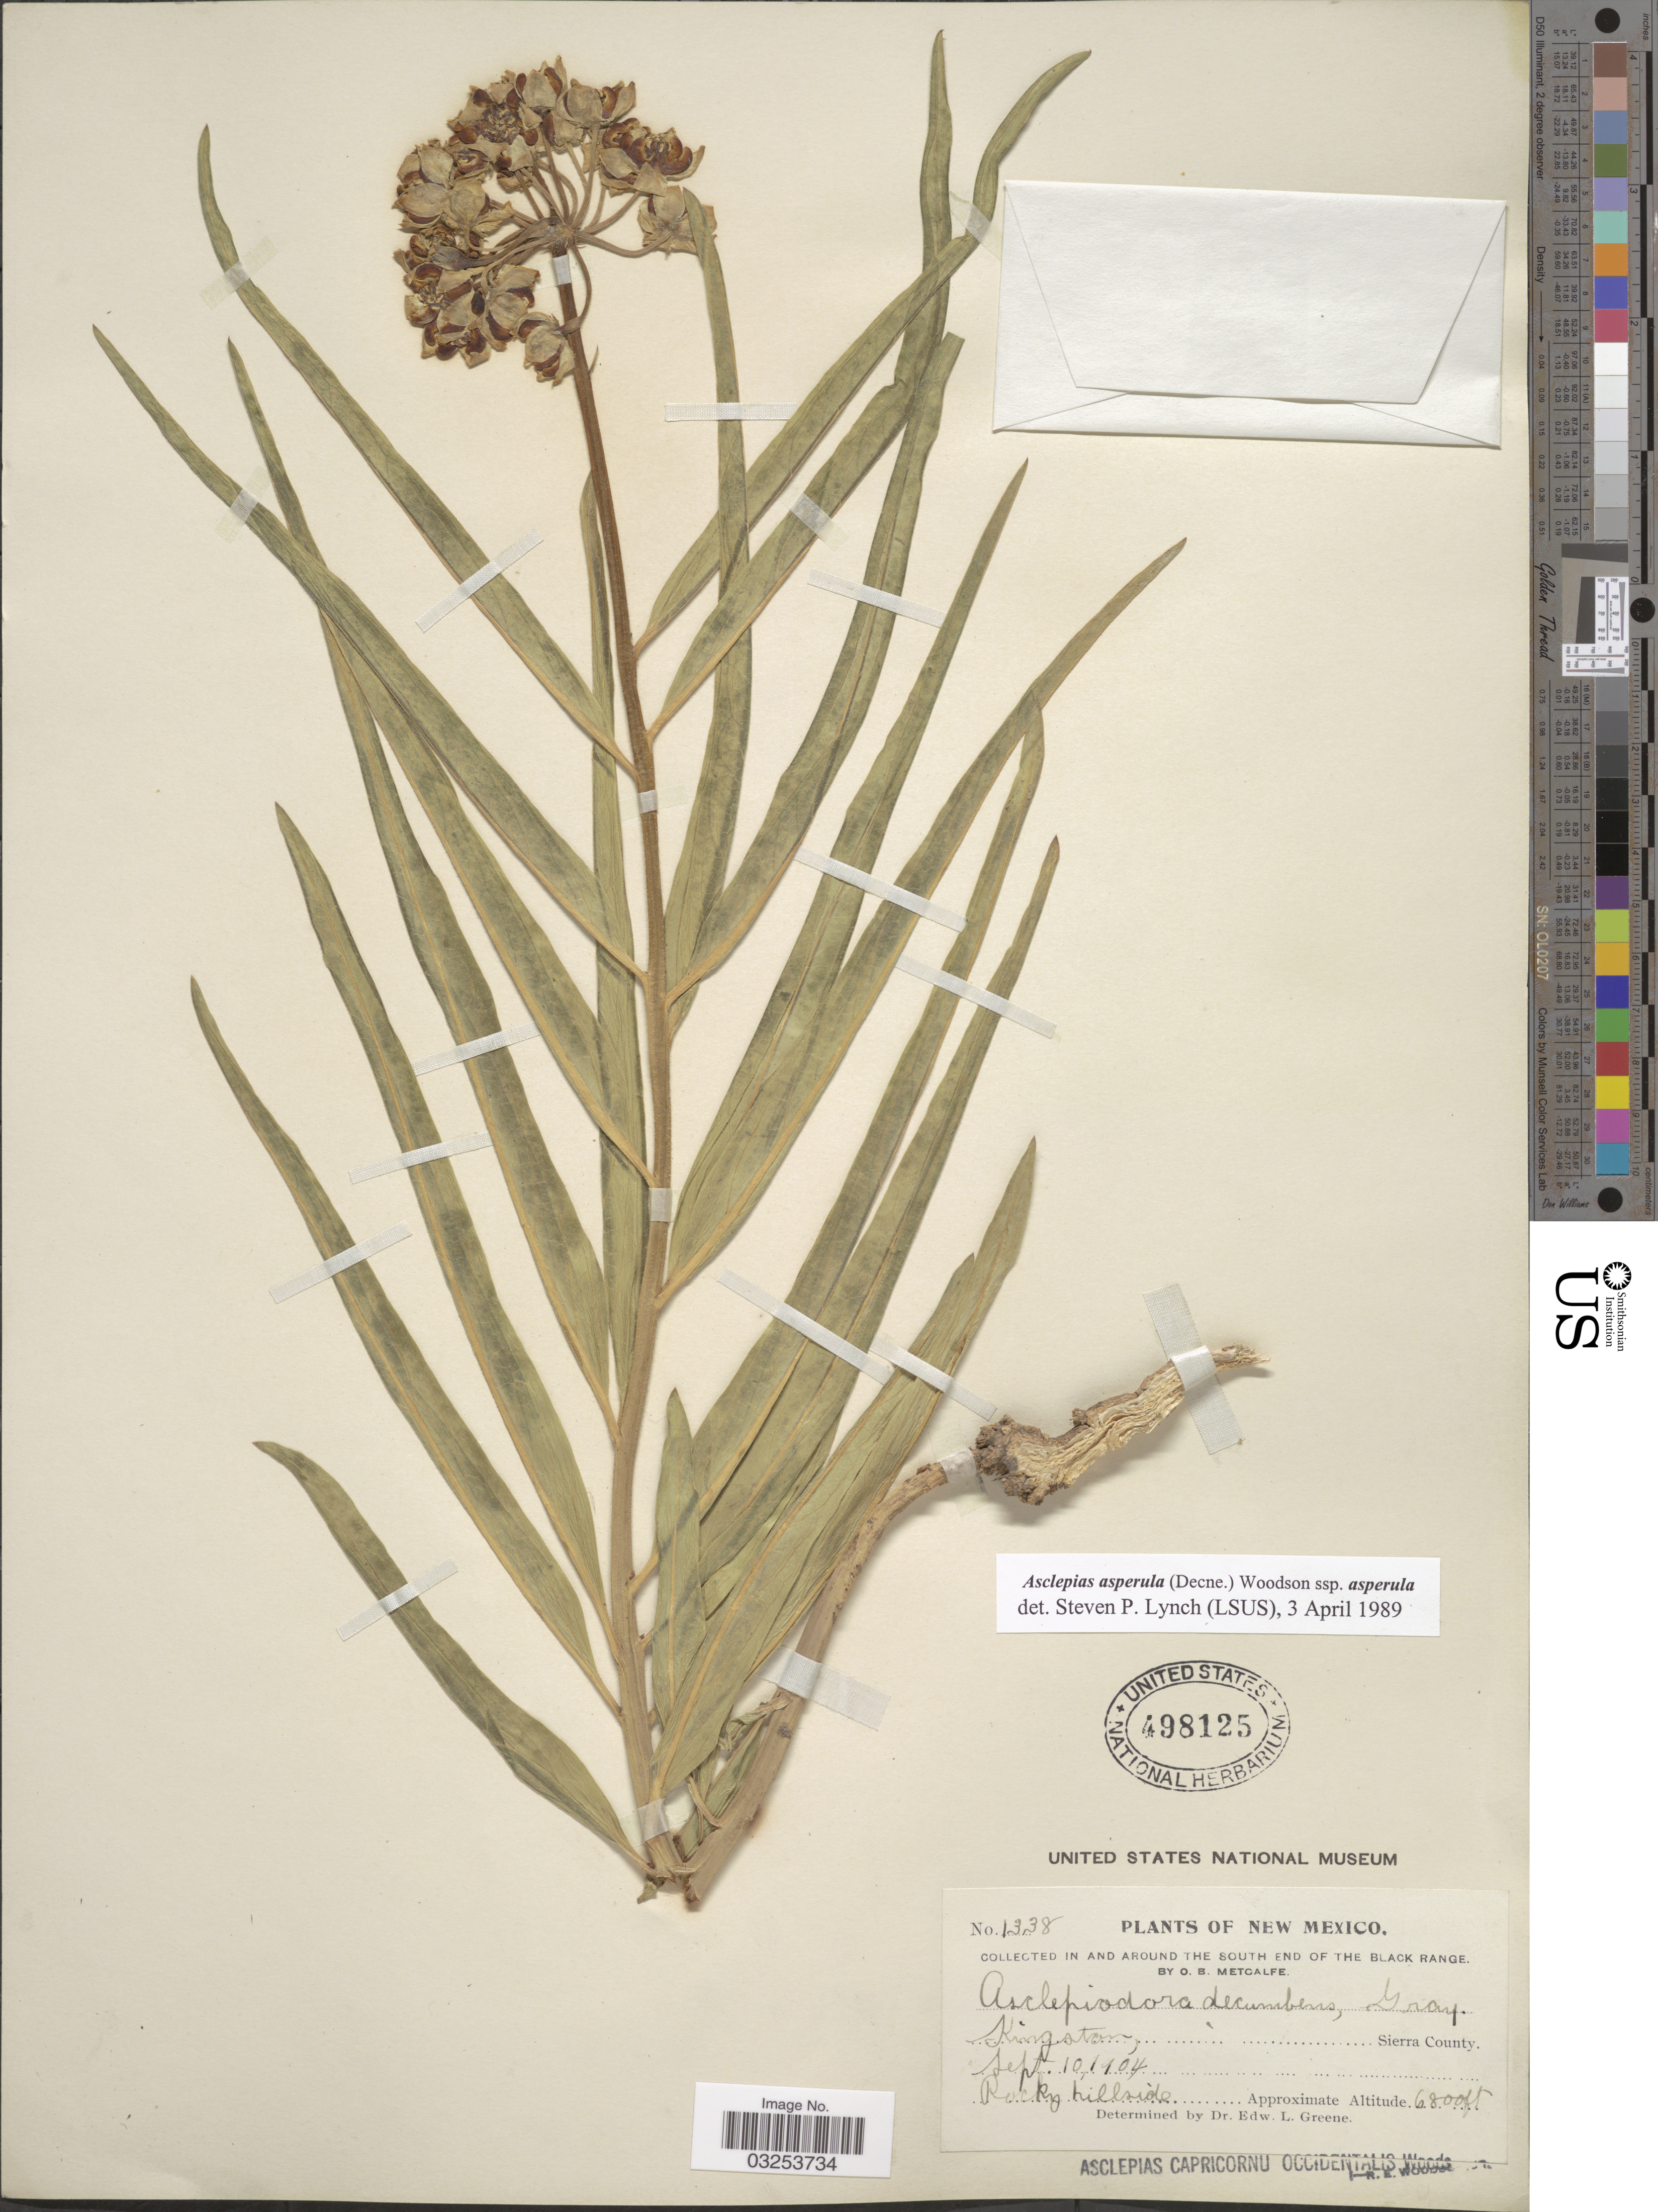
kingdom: Plantae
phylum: Tracheophyta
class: Magnoliopsida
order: Gentianales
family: Apocynaceae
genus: Asclepias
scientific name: Asclepias asperula subsp. asperula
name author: (Decne.) Woodson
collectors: O. B. Metcalfe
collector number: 1338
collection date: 1904-09-10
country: United States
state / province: New Mexico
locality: In and around the south end of the Black Range. Kingston, Sierra County.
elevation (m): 2073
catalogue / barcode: US 498125